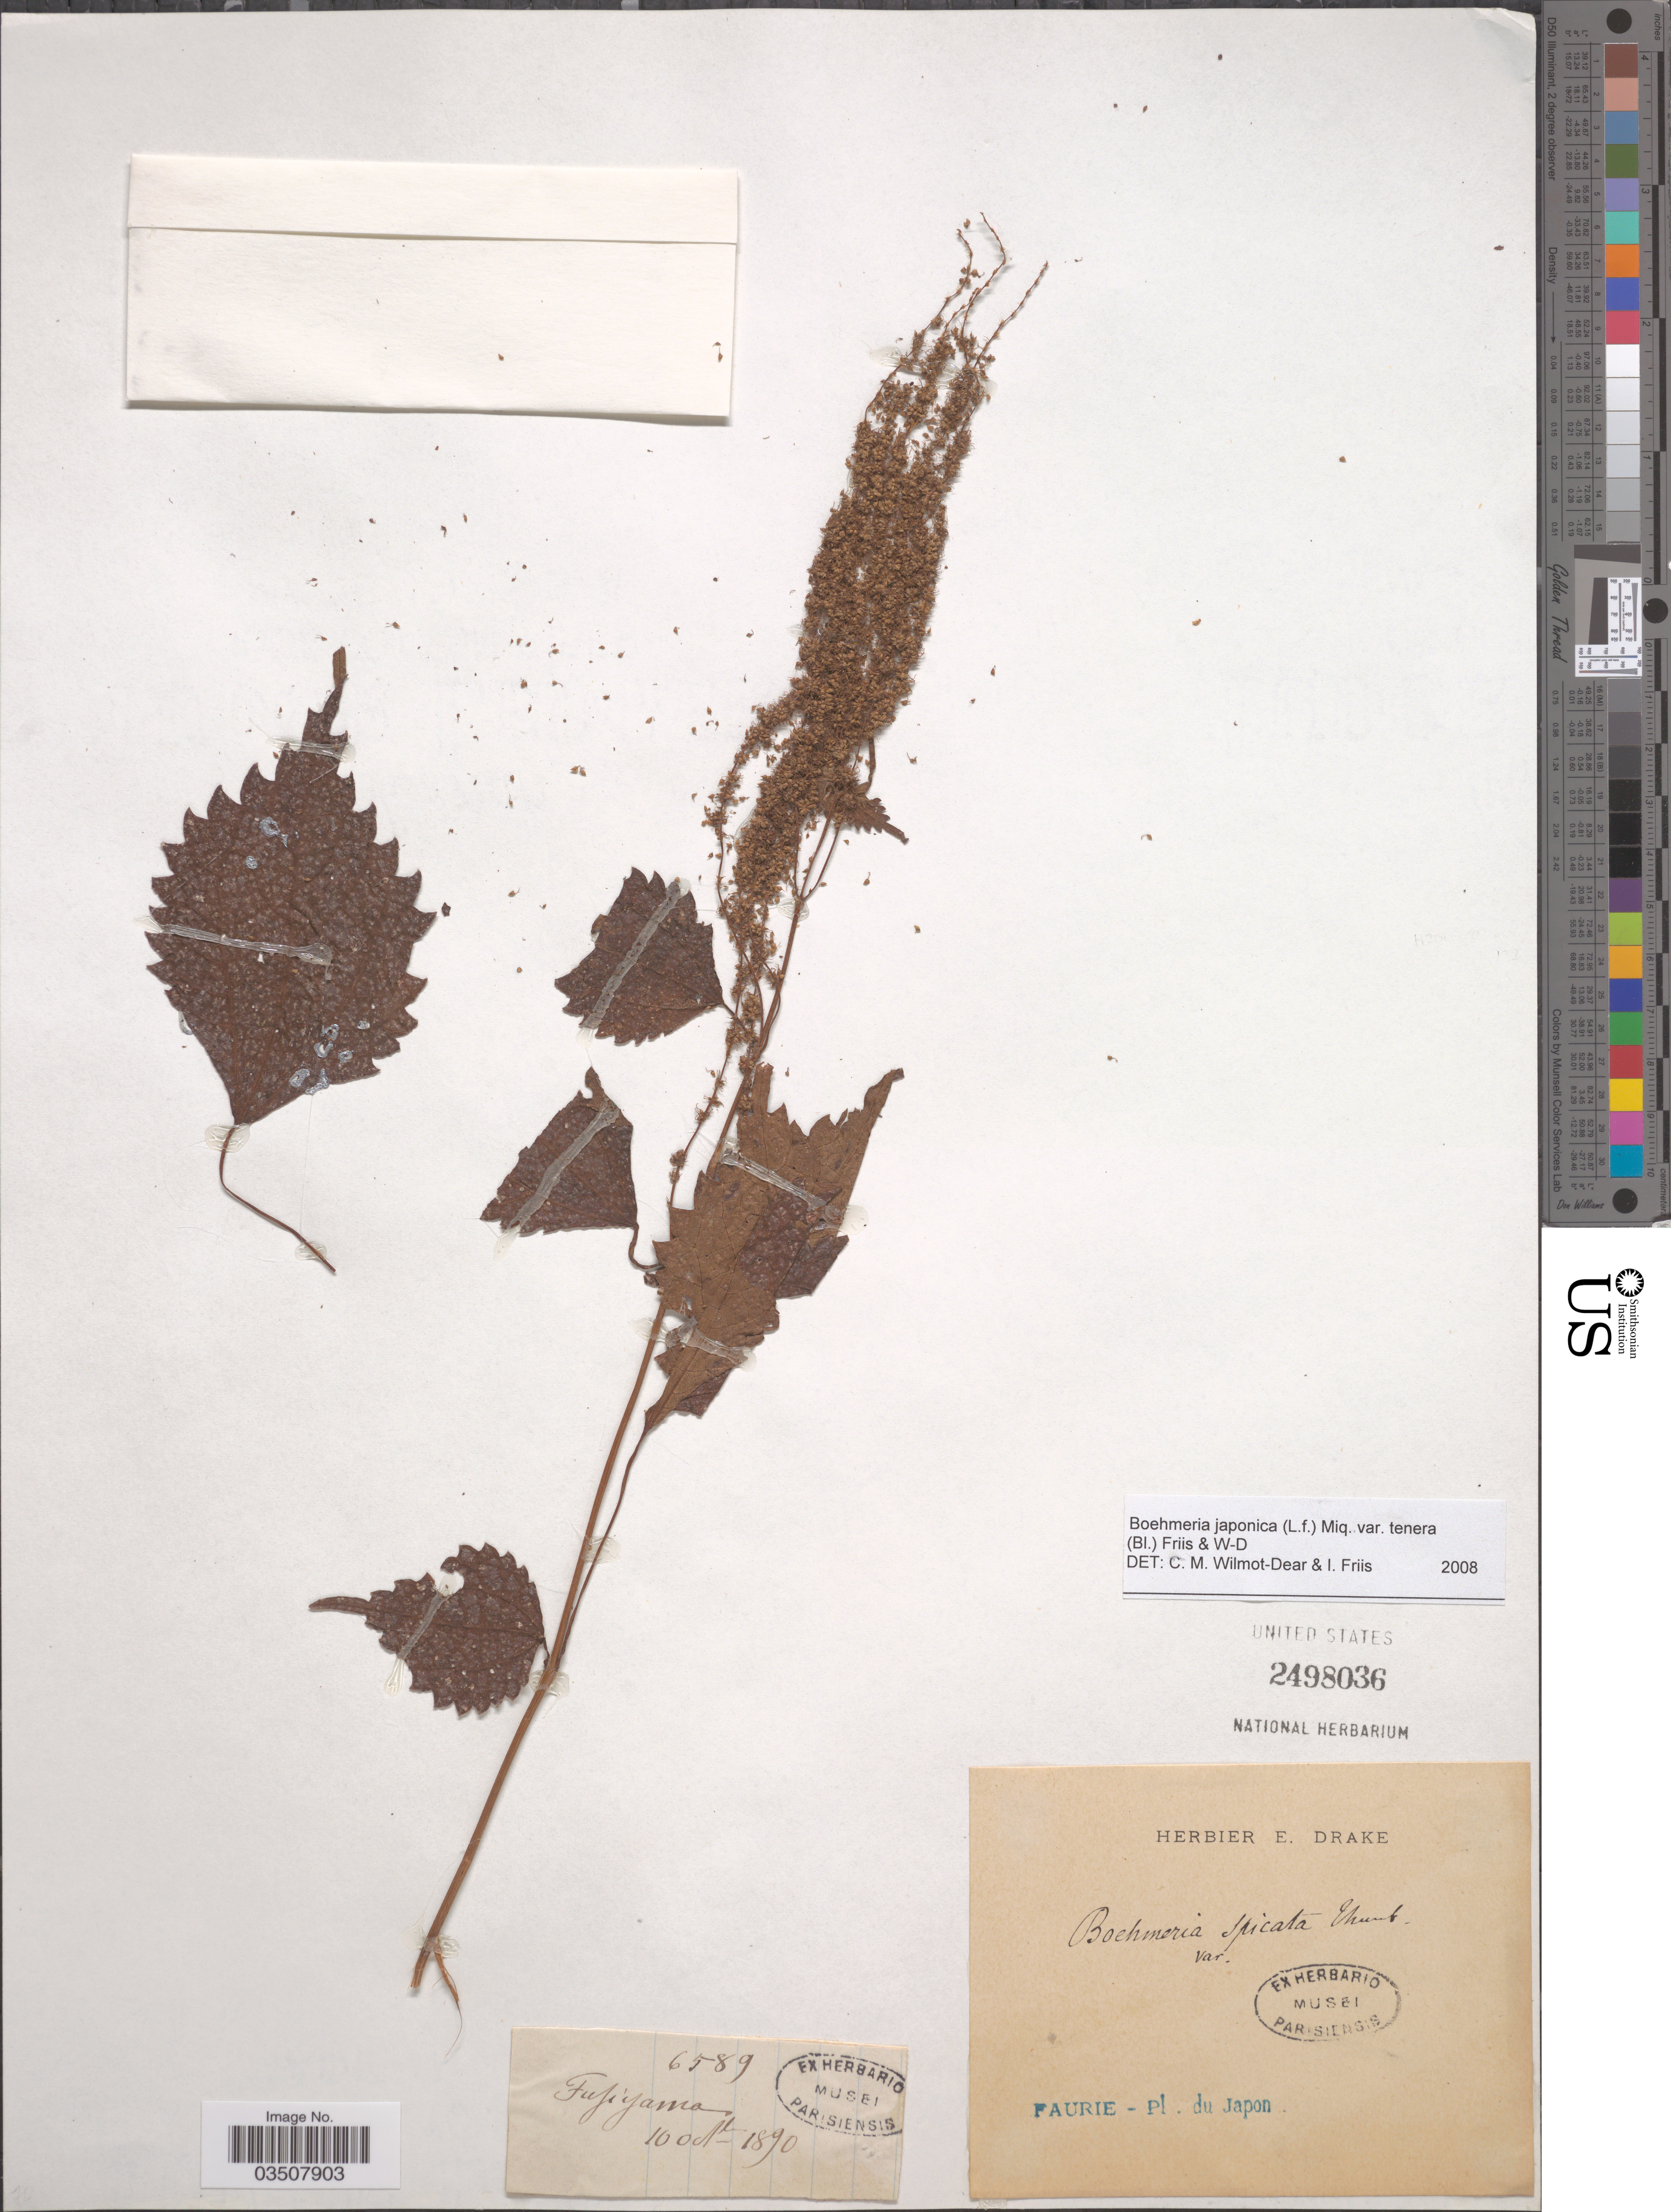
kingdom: Plantae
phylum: Tracheophyta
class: Magnoliopsida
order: Rosales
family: Urticaceae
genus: Boehmeria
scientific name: Boehmeria japonica var. tenera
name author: (Blume) Friis & Wilmot-Dear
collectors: -. Faurie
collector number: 6589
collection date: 1890-10-10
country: Japan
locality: Fujiyama.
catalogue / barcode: US 2498036